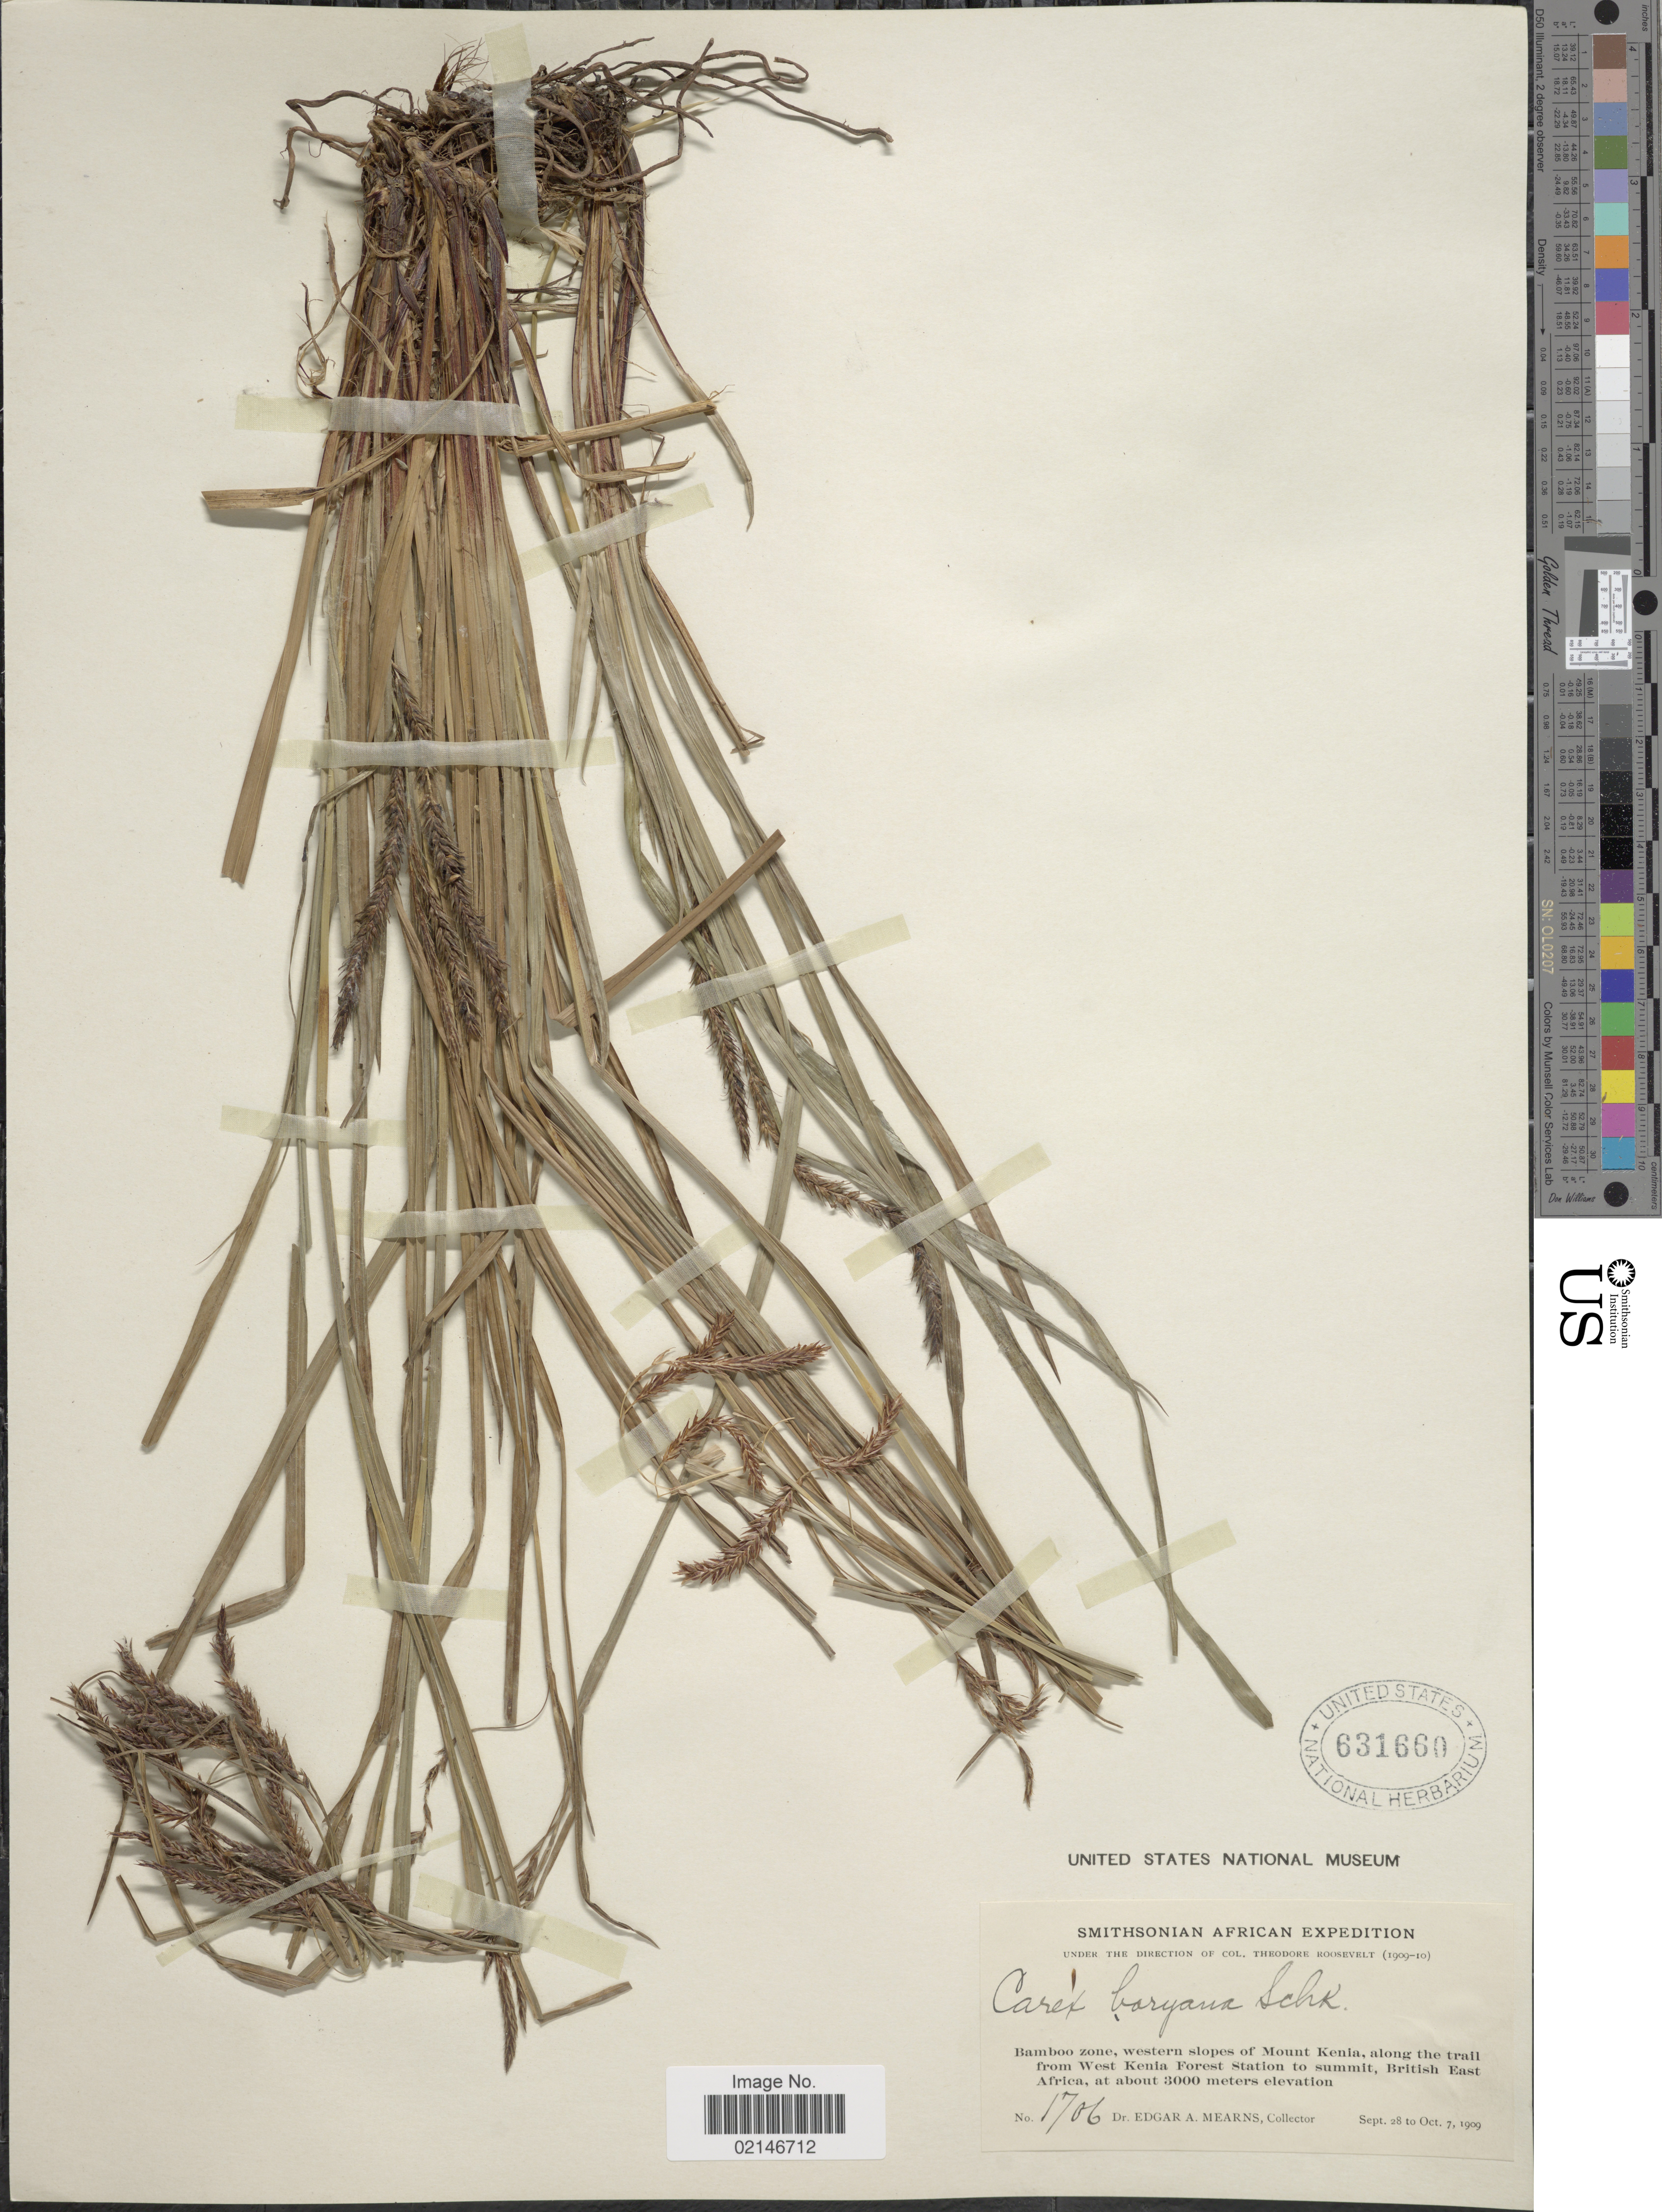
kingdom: Plantae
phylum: Tracheophyta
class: Liliopsida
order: Poales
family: Cyperaceae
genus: Carex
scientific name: Carex boryana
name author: Schkuhr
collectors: E. A. Mearns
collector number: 1706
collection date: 1909-09-28/1909-10-07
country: Kenya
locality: Bamboo zone, western slopes of Mount Kenia, along the trail from West Kenia Forest Station to summit, British East Africa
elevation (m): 3000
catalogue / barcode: US 631660